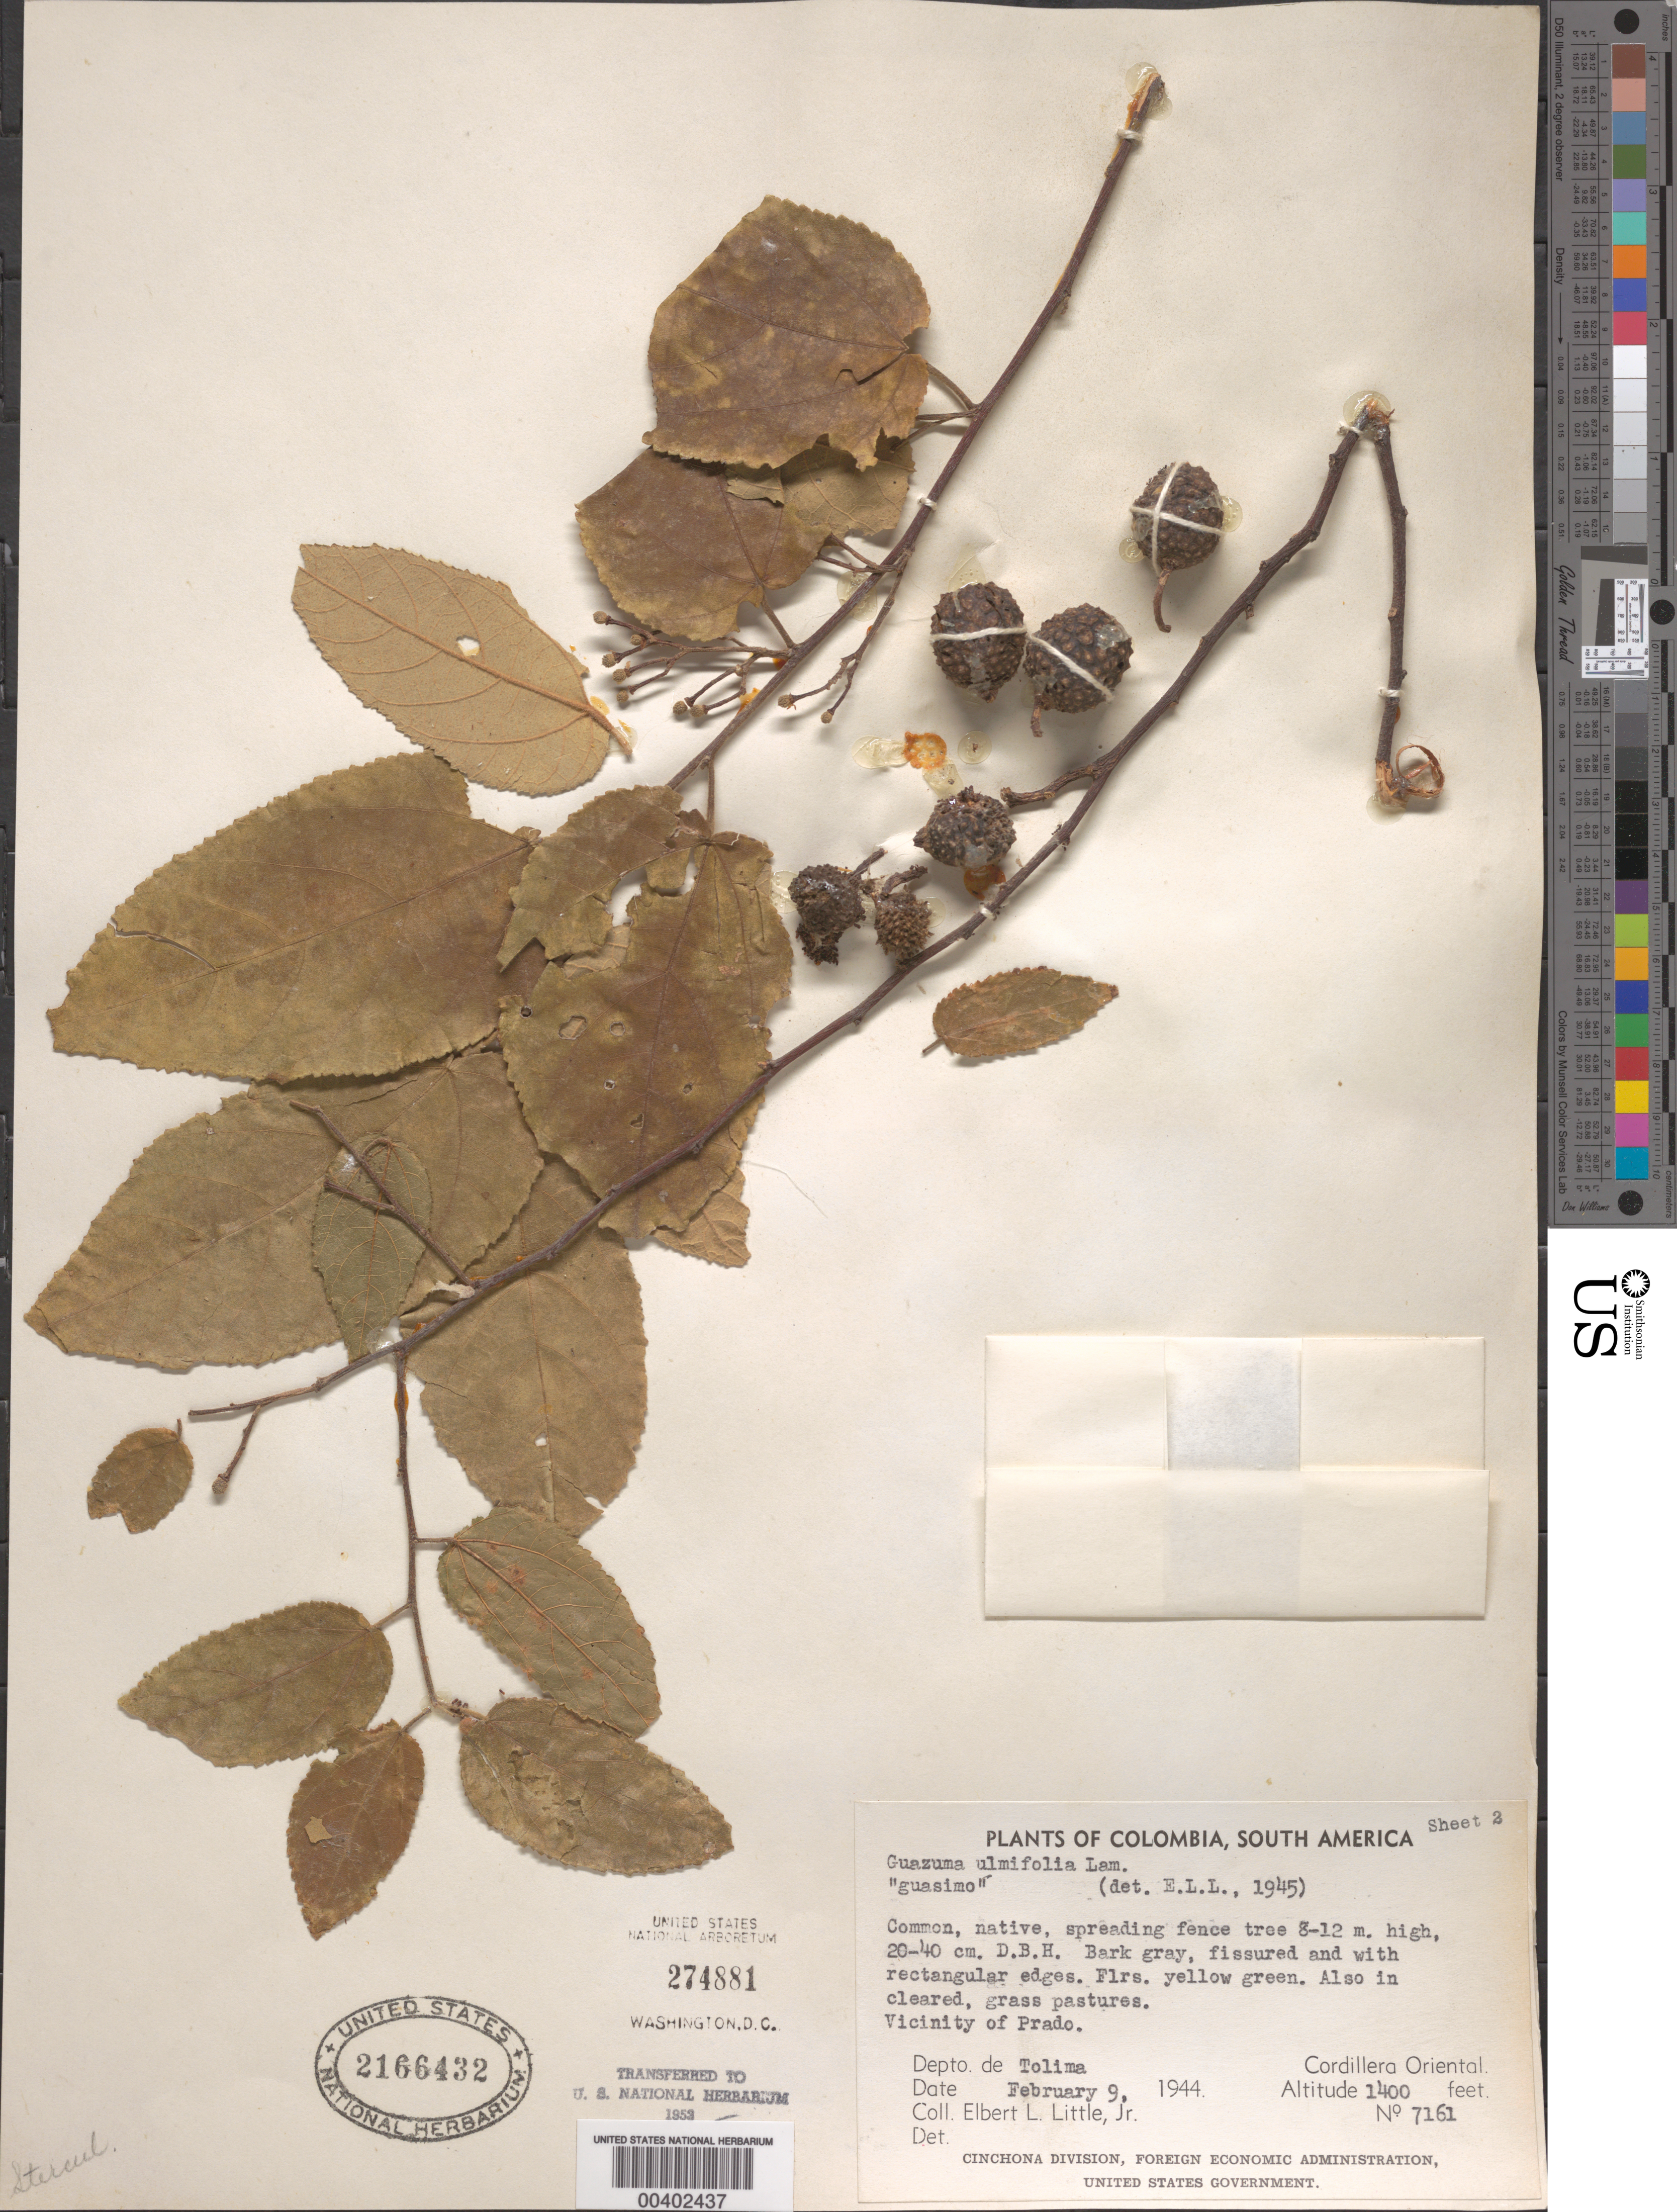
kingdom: Plantae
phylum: Tracheophyta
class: Magnoliopsida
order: Malvales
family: Malvaceae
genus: Guazuma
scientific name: Guazuma ulmifolia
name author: Lam.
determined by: Little, Elbert L., Jr., (FSSR), United States Department of Agriculture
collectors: E. L. Little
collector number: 7161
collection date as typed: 09 Feb 1944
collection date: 1944-02-09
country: Colombia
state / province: Tolima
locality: Vicinity of Prado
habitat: cleared, grass pastures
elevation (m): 427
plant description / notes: Common name: Guásimo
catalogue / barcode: US 2166432